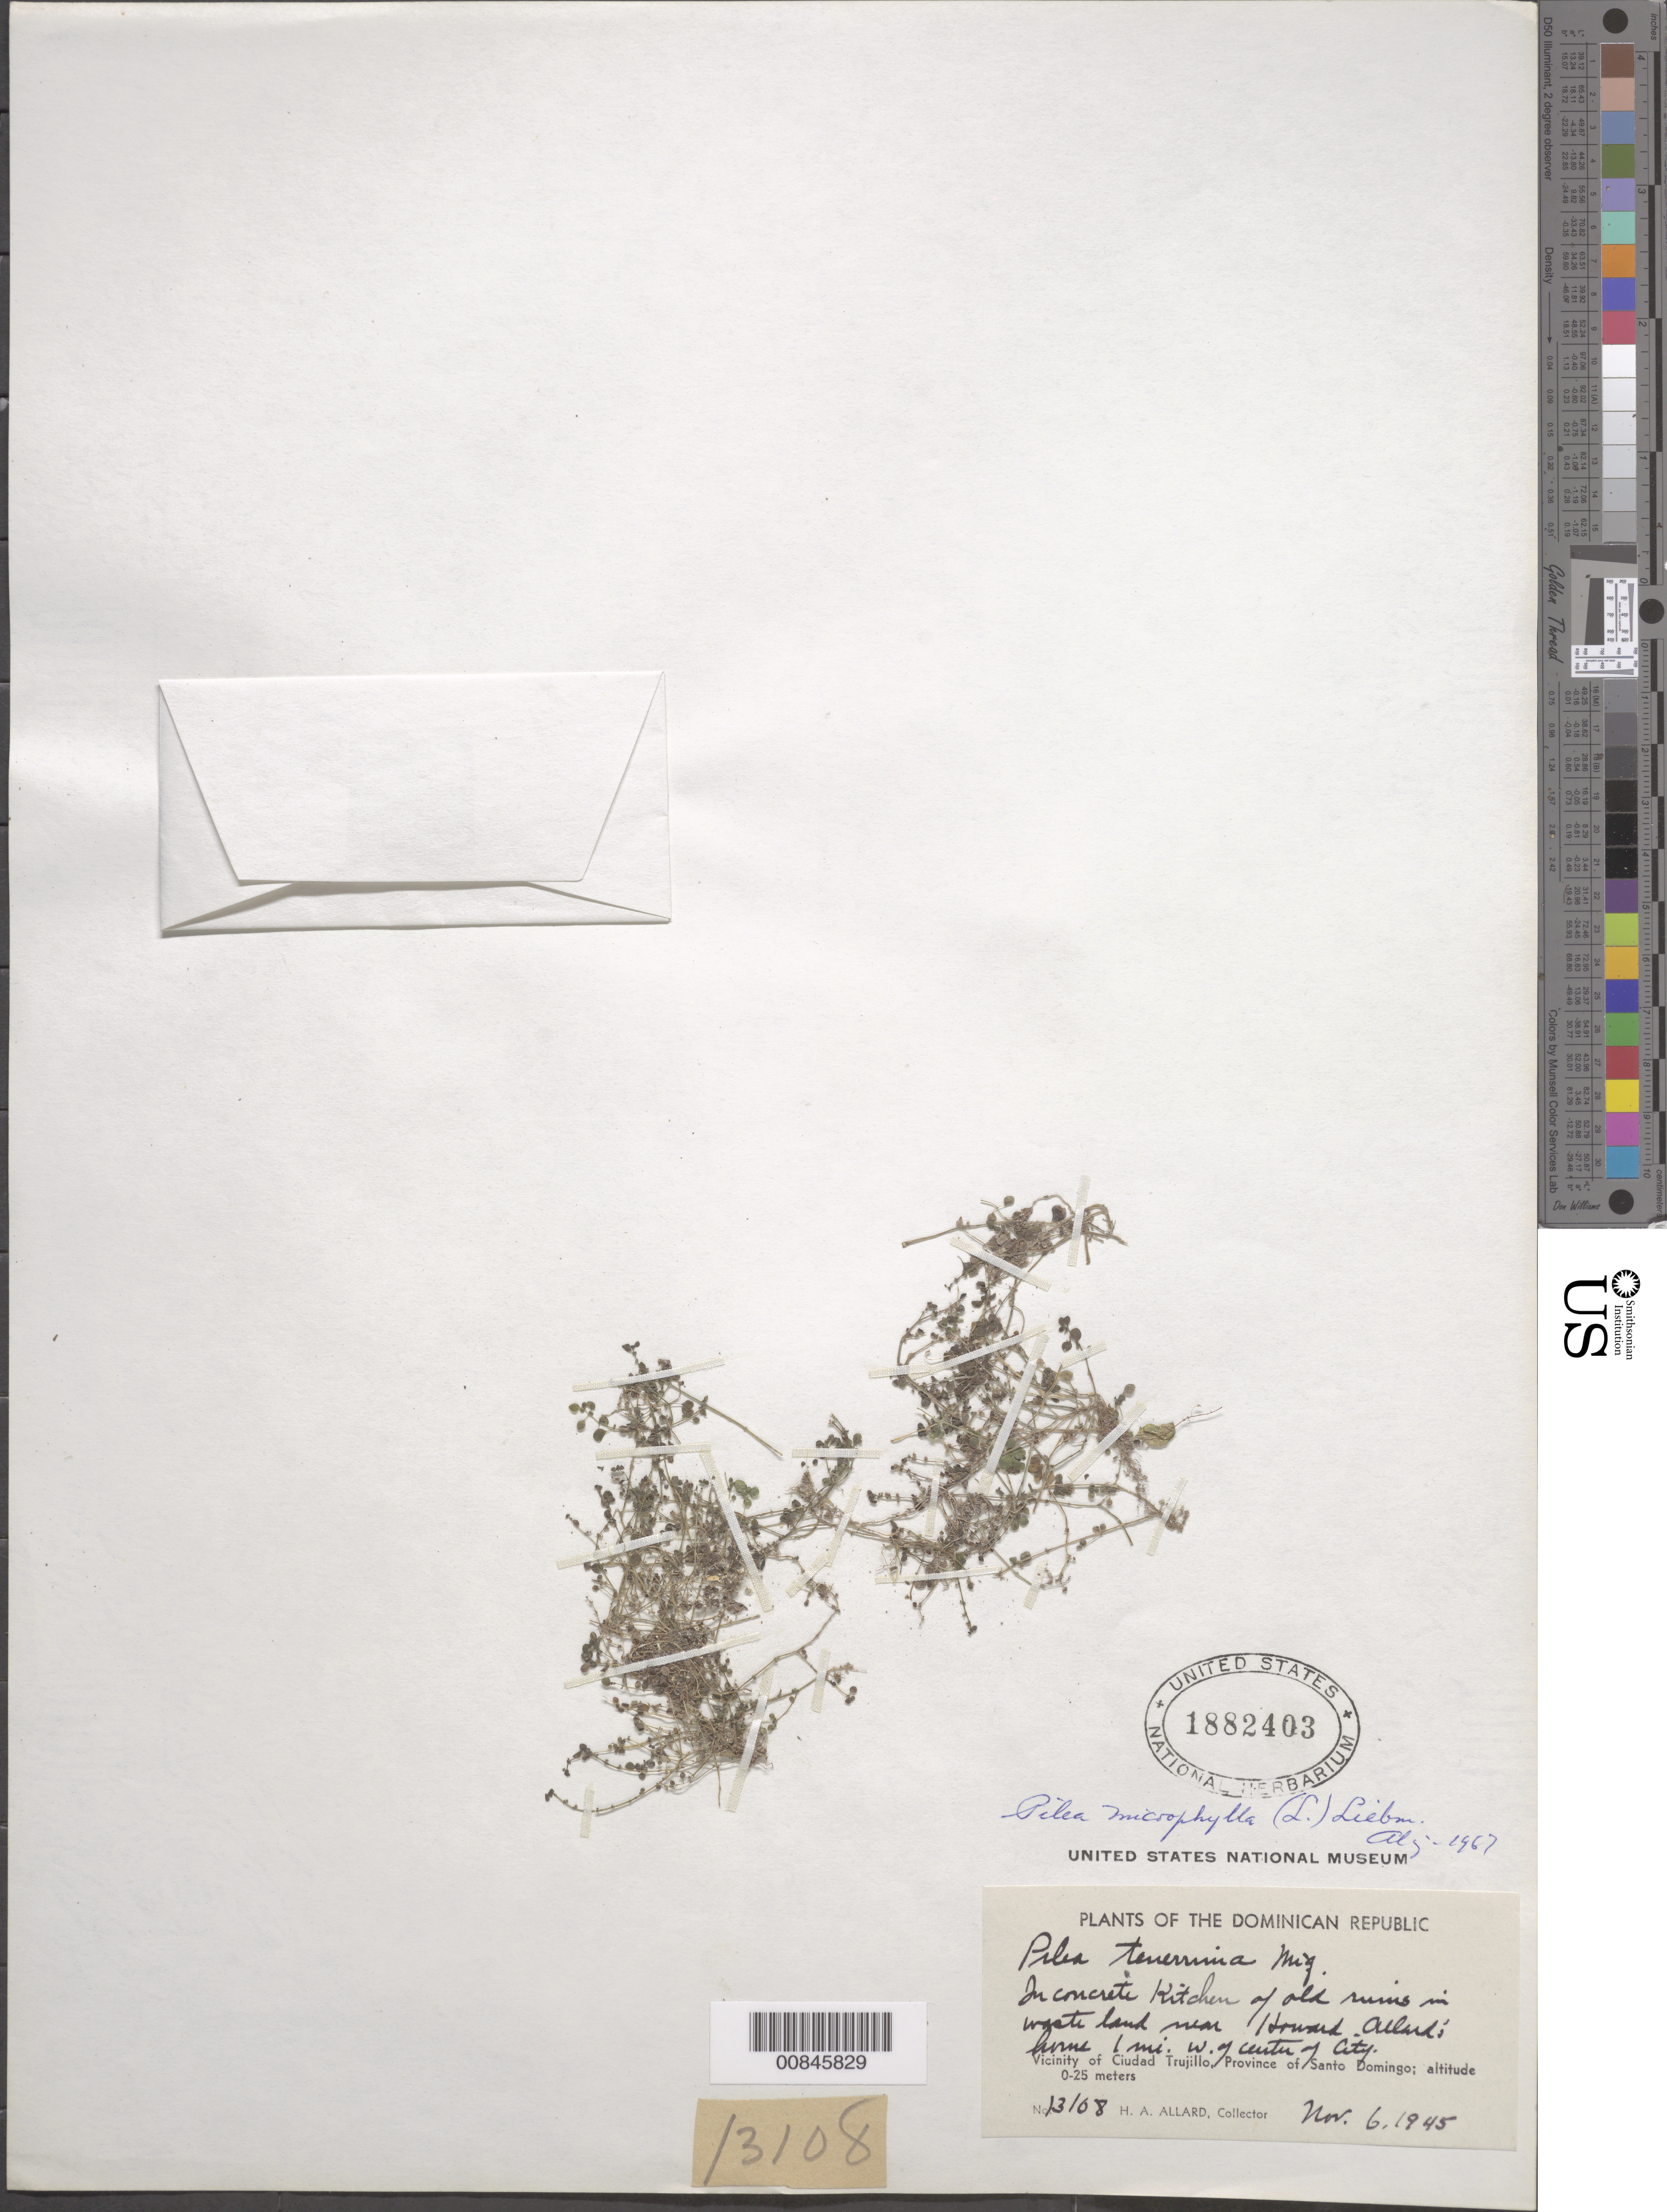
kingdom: Plantae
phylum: Tracheophyta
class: Magnoliopsida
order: Rosales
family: Urticaceae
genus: Pilea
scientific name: Pilea microphylla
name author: (L.) Liebm.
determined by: Liogier, Alain H.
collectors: H. A. Allard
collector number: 13108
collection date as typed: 06 Nov 1945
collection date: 1945-11-06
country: Dominican Republic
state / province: Distrito Nacional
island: Hispaniola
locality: Vicinity of Ciudad Trujillo, Province of Santo Domingo (obsolete). Near Howard Allard's home, 1 mi. W of center of city.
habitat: In concrete kitchen of old ruins in waste land.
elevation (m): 0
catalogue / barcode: US 1882403